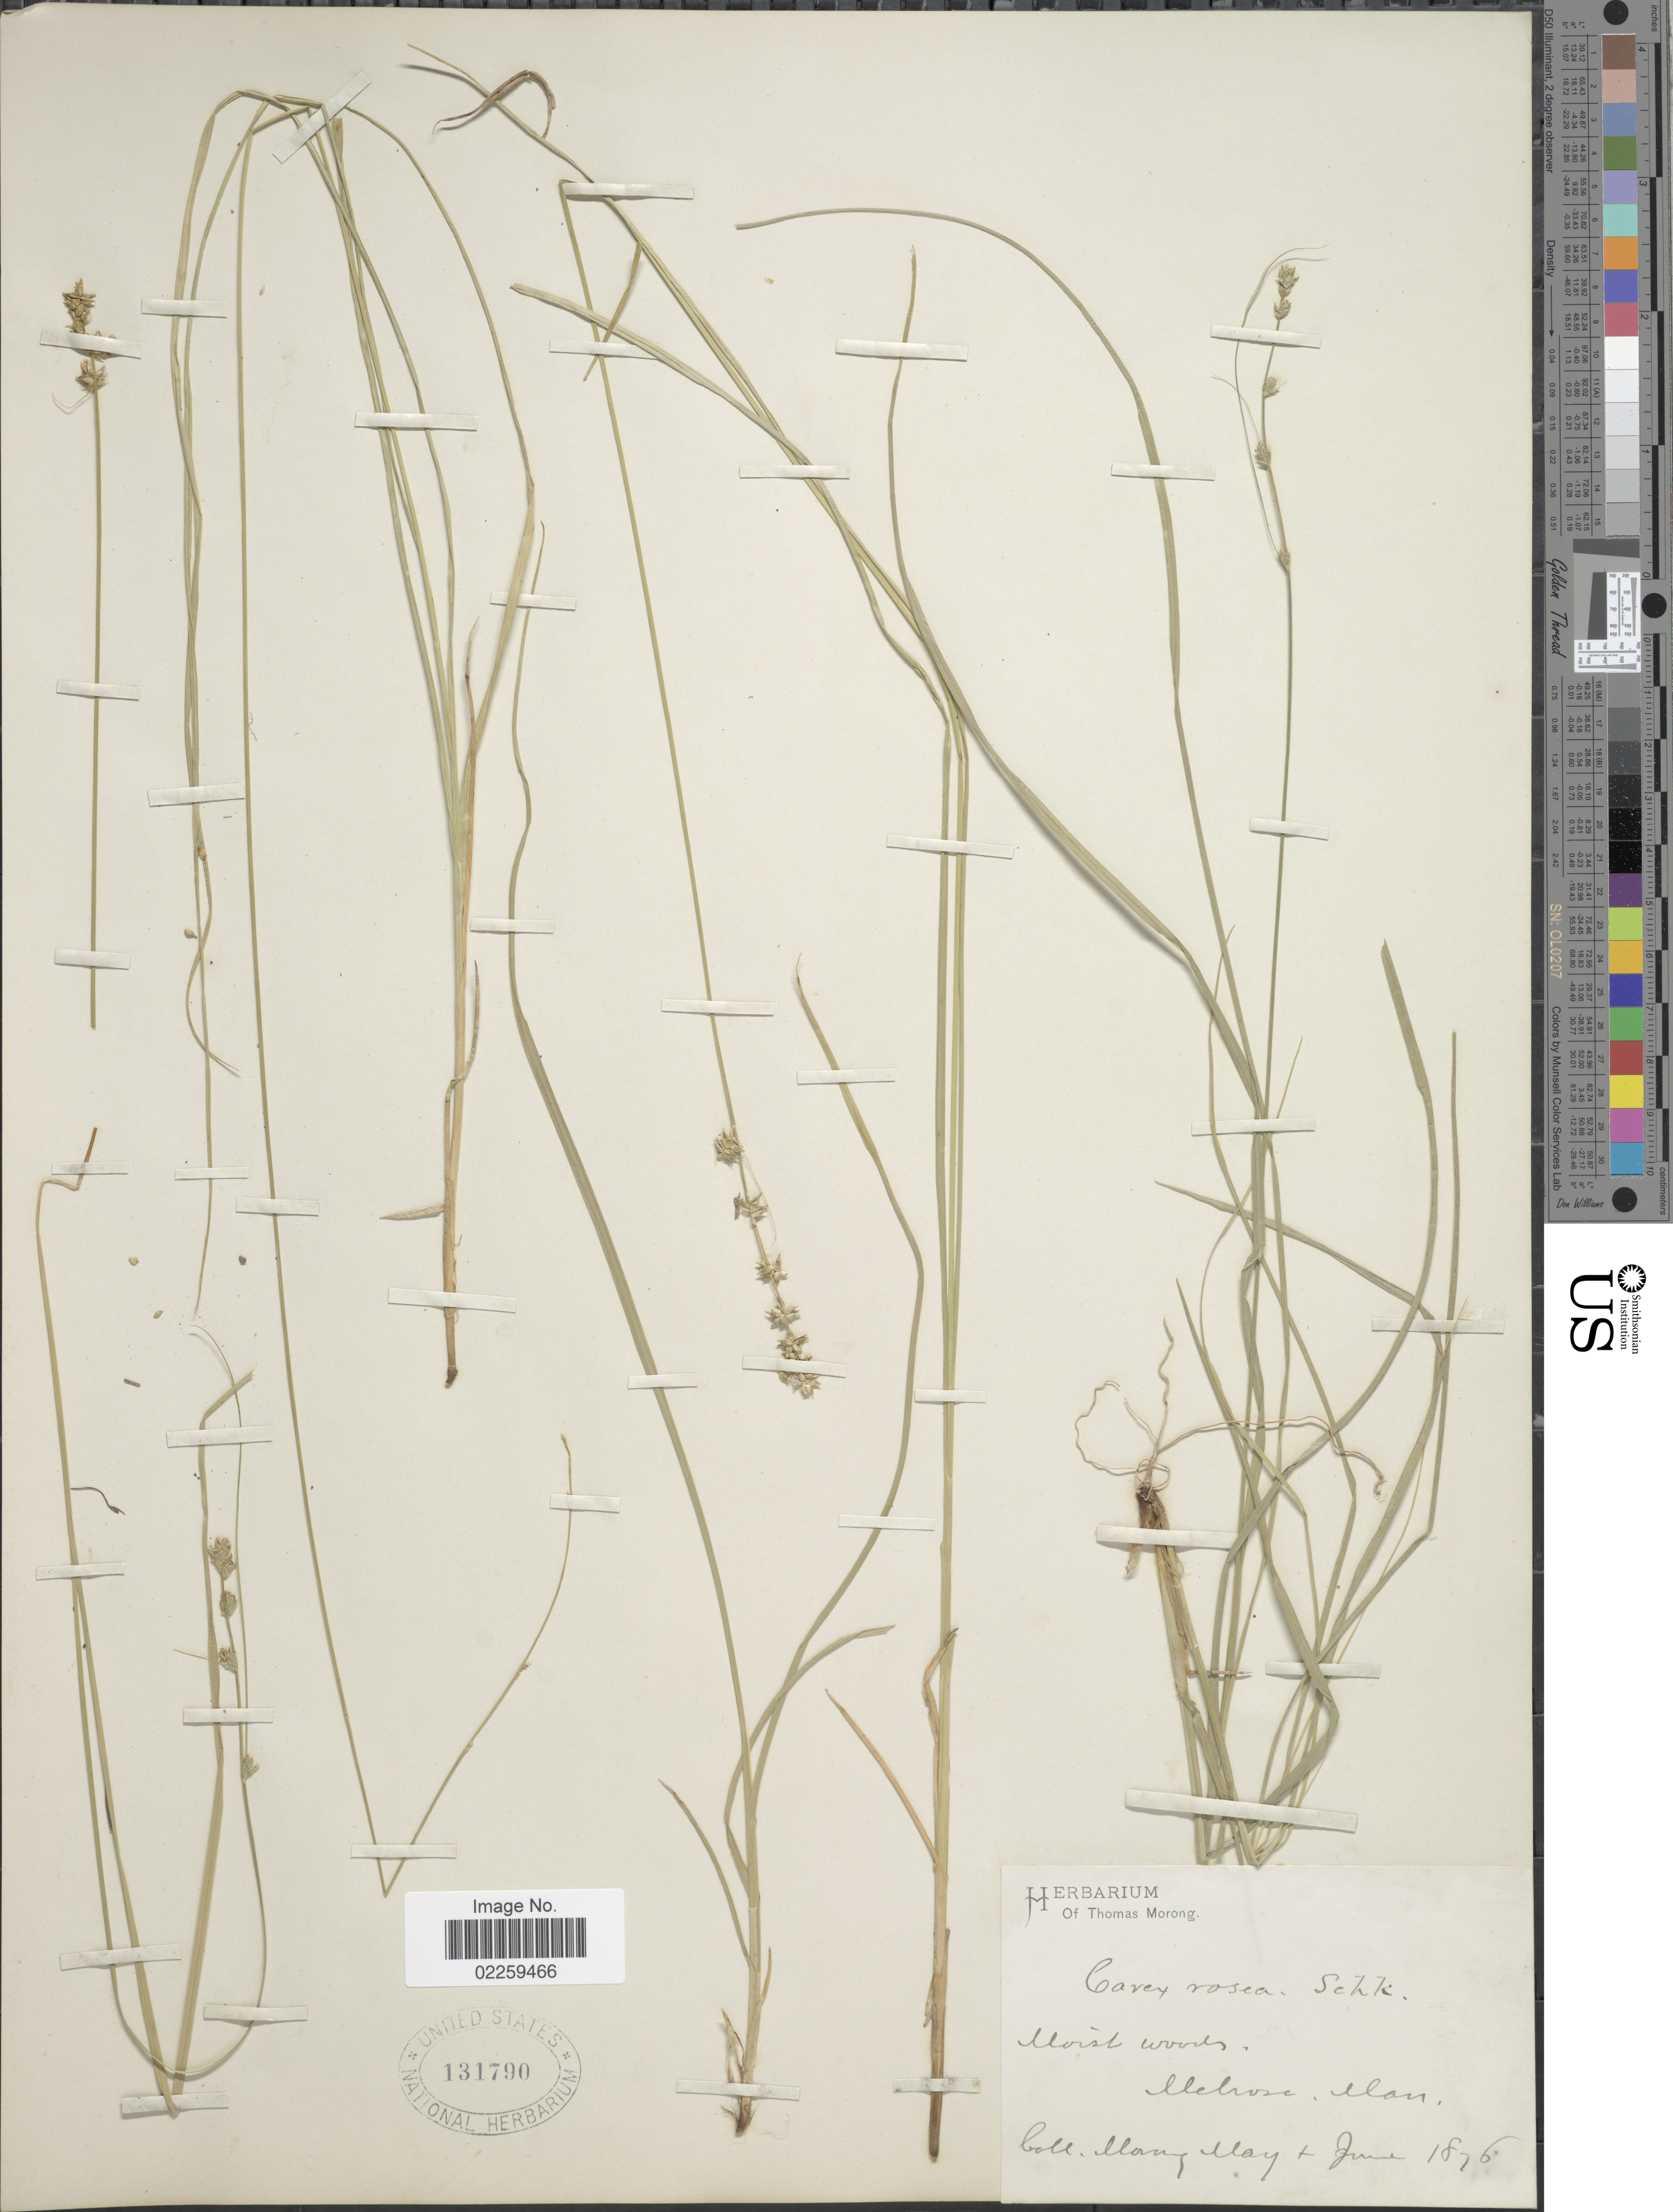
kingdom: Plantae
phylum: Tracheophyta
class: Liliopsida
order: Poales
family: Cyperaceae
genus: Carex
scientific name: Carex rosea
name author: Willd.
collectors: ex herb. T. Morong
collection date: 1876-05/1876-06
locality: Mchose [interpreted], Mon [interpreted] [unsure placement]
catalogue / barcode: US 131790